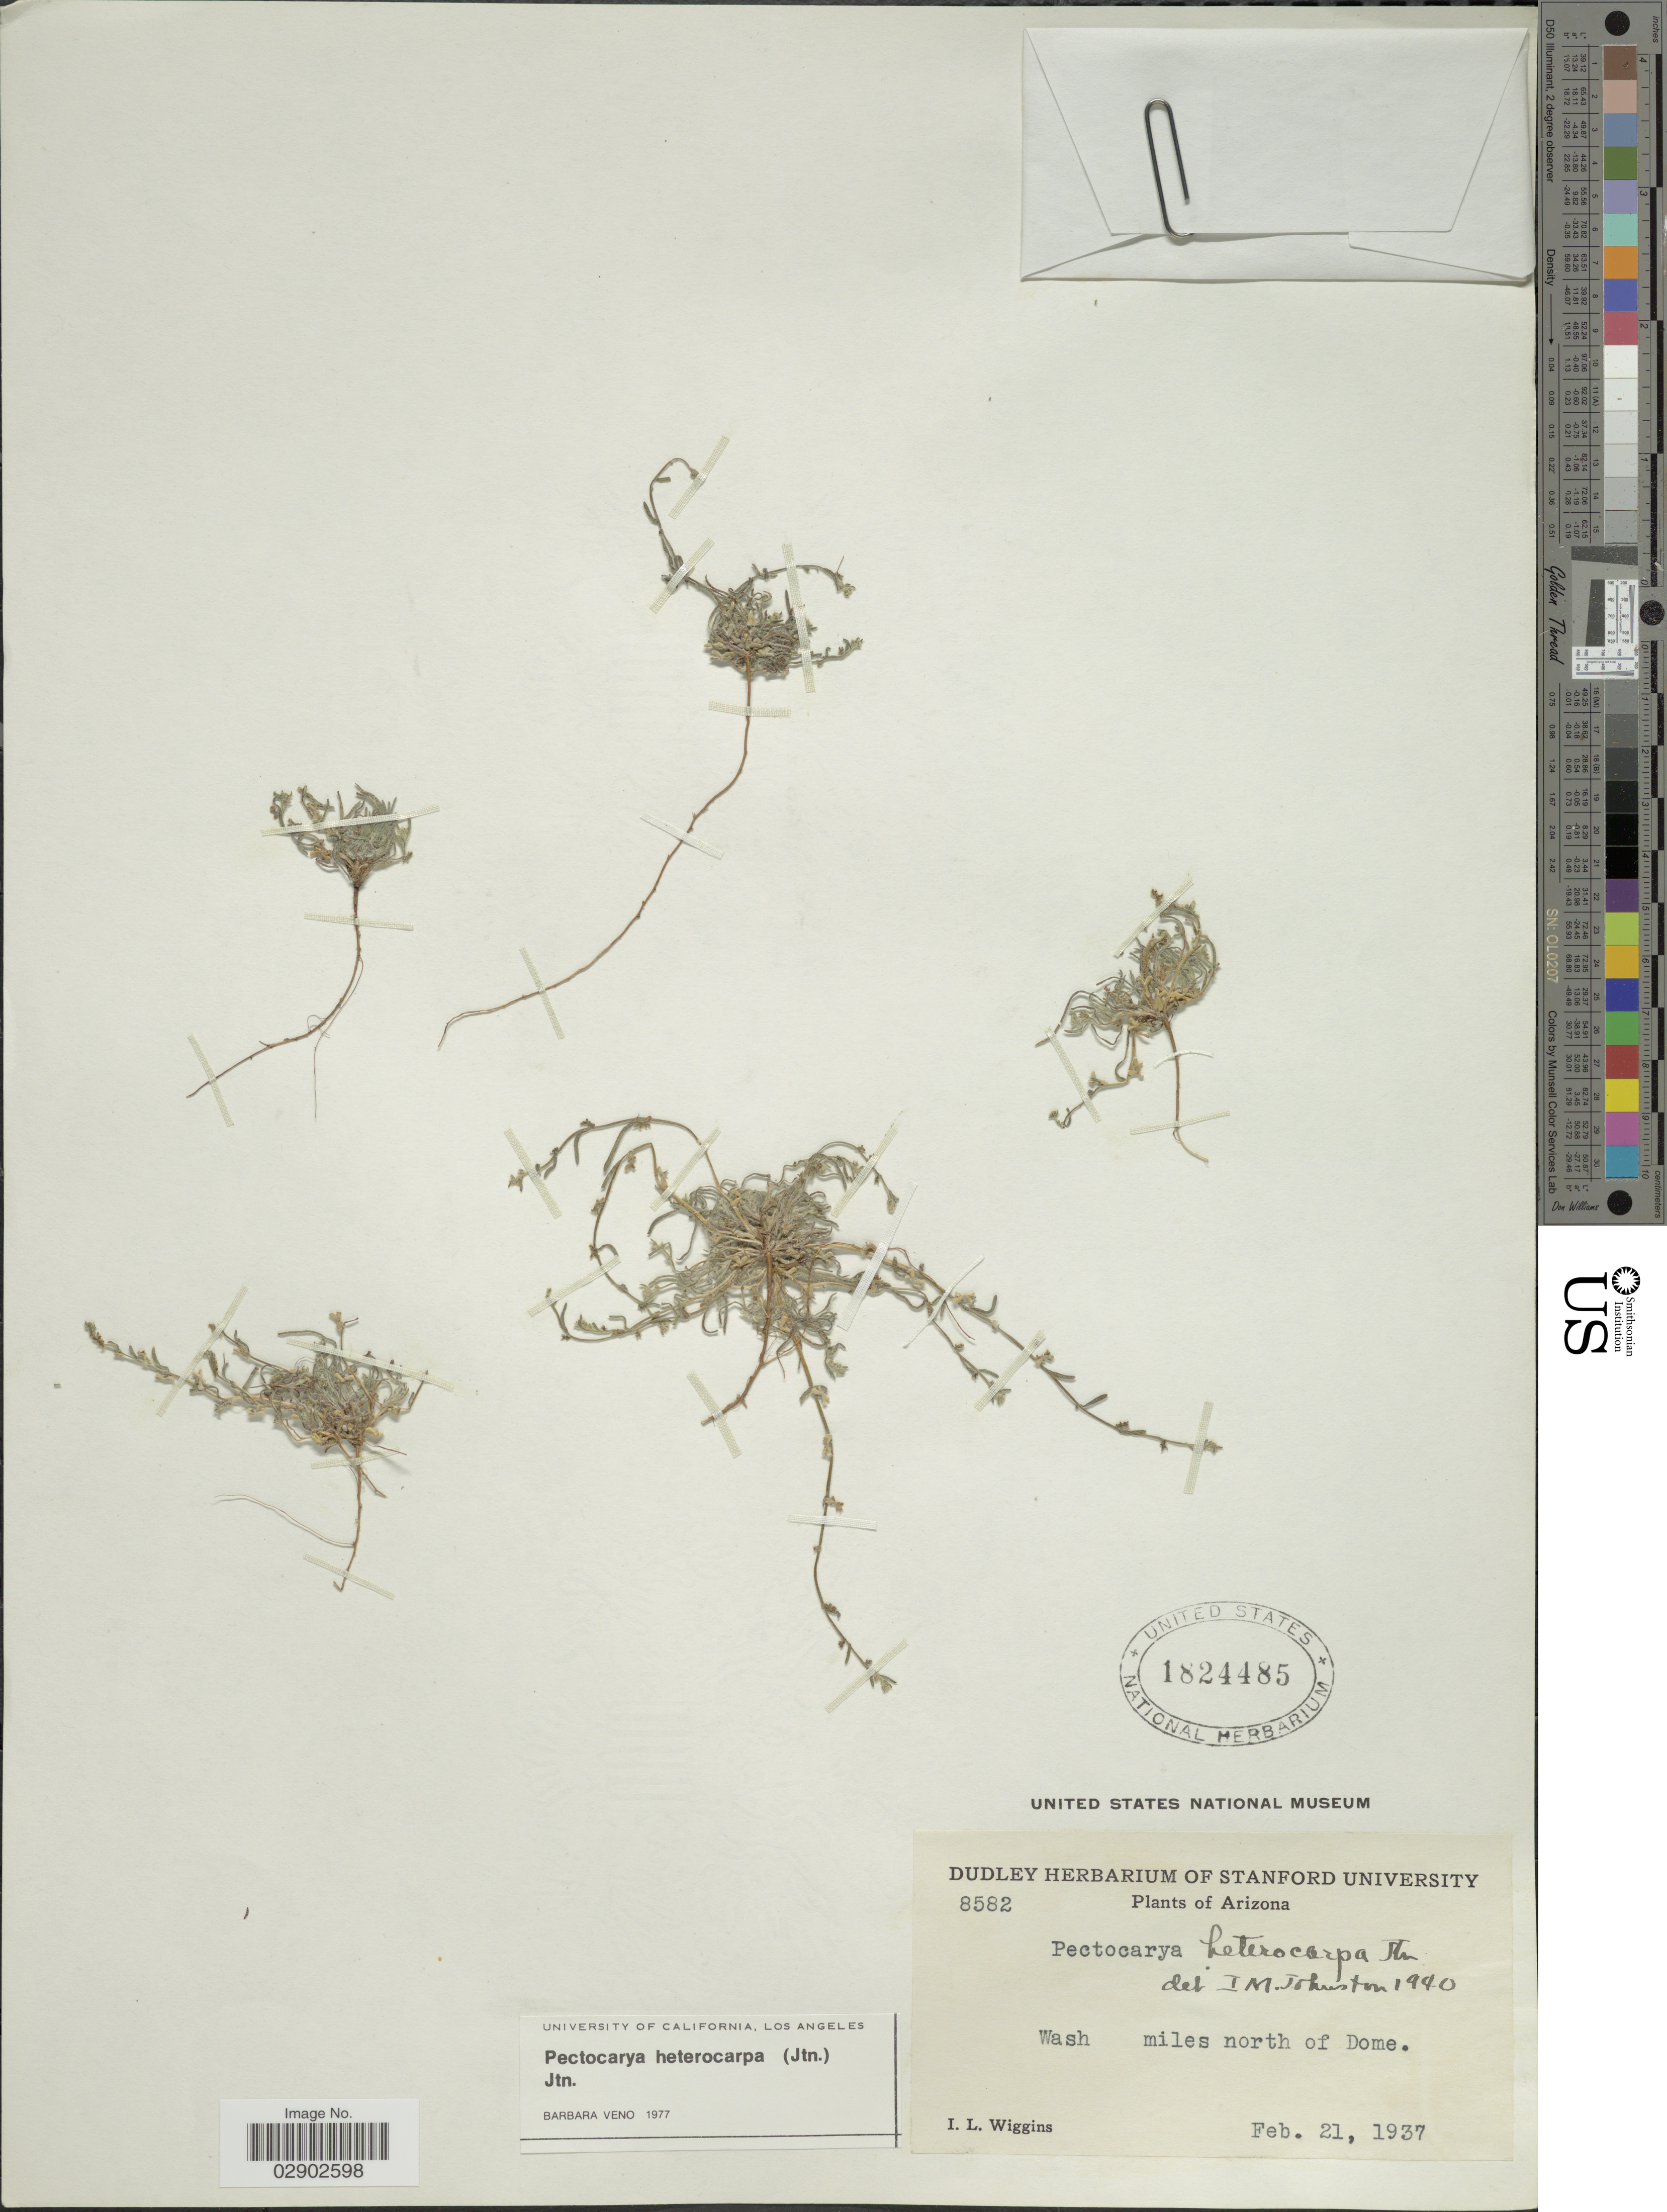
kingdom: Plantae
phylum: Tracheophyta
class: Magnoliopsida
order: Boraginales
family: Boraginaceae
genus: Pectocarya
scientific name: Pectocarya heterocarpa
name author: (I.M. Johnst.) I.M. Johnst.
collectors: I. L. Wiggins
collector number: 8582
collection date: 1937-02-21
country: United States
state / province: Arizona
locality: Wash miles north of Dome.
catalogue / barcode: US 1824485